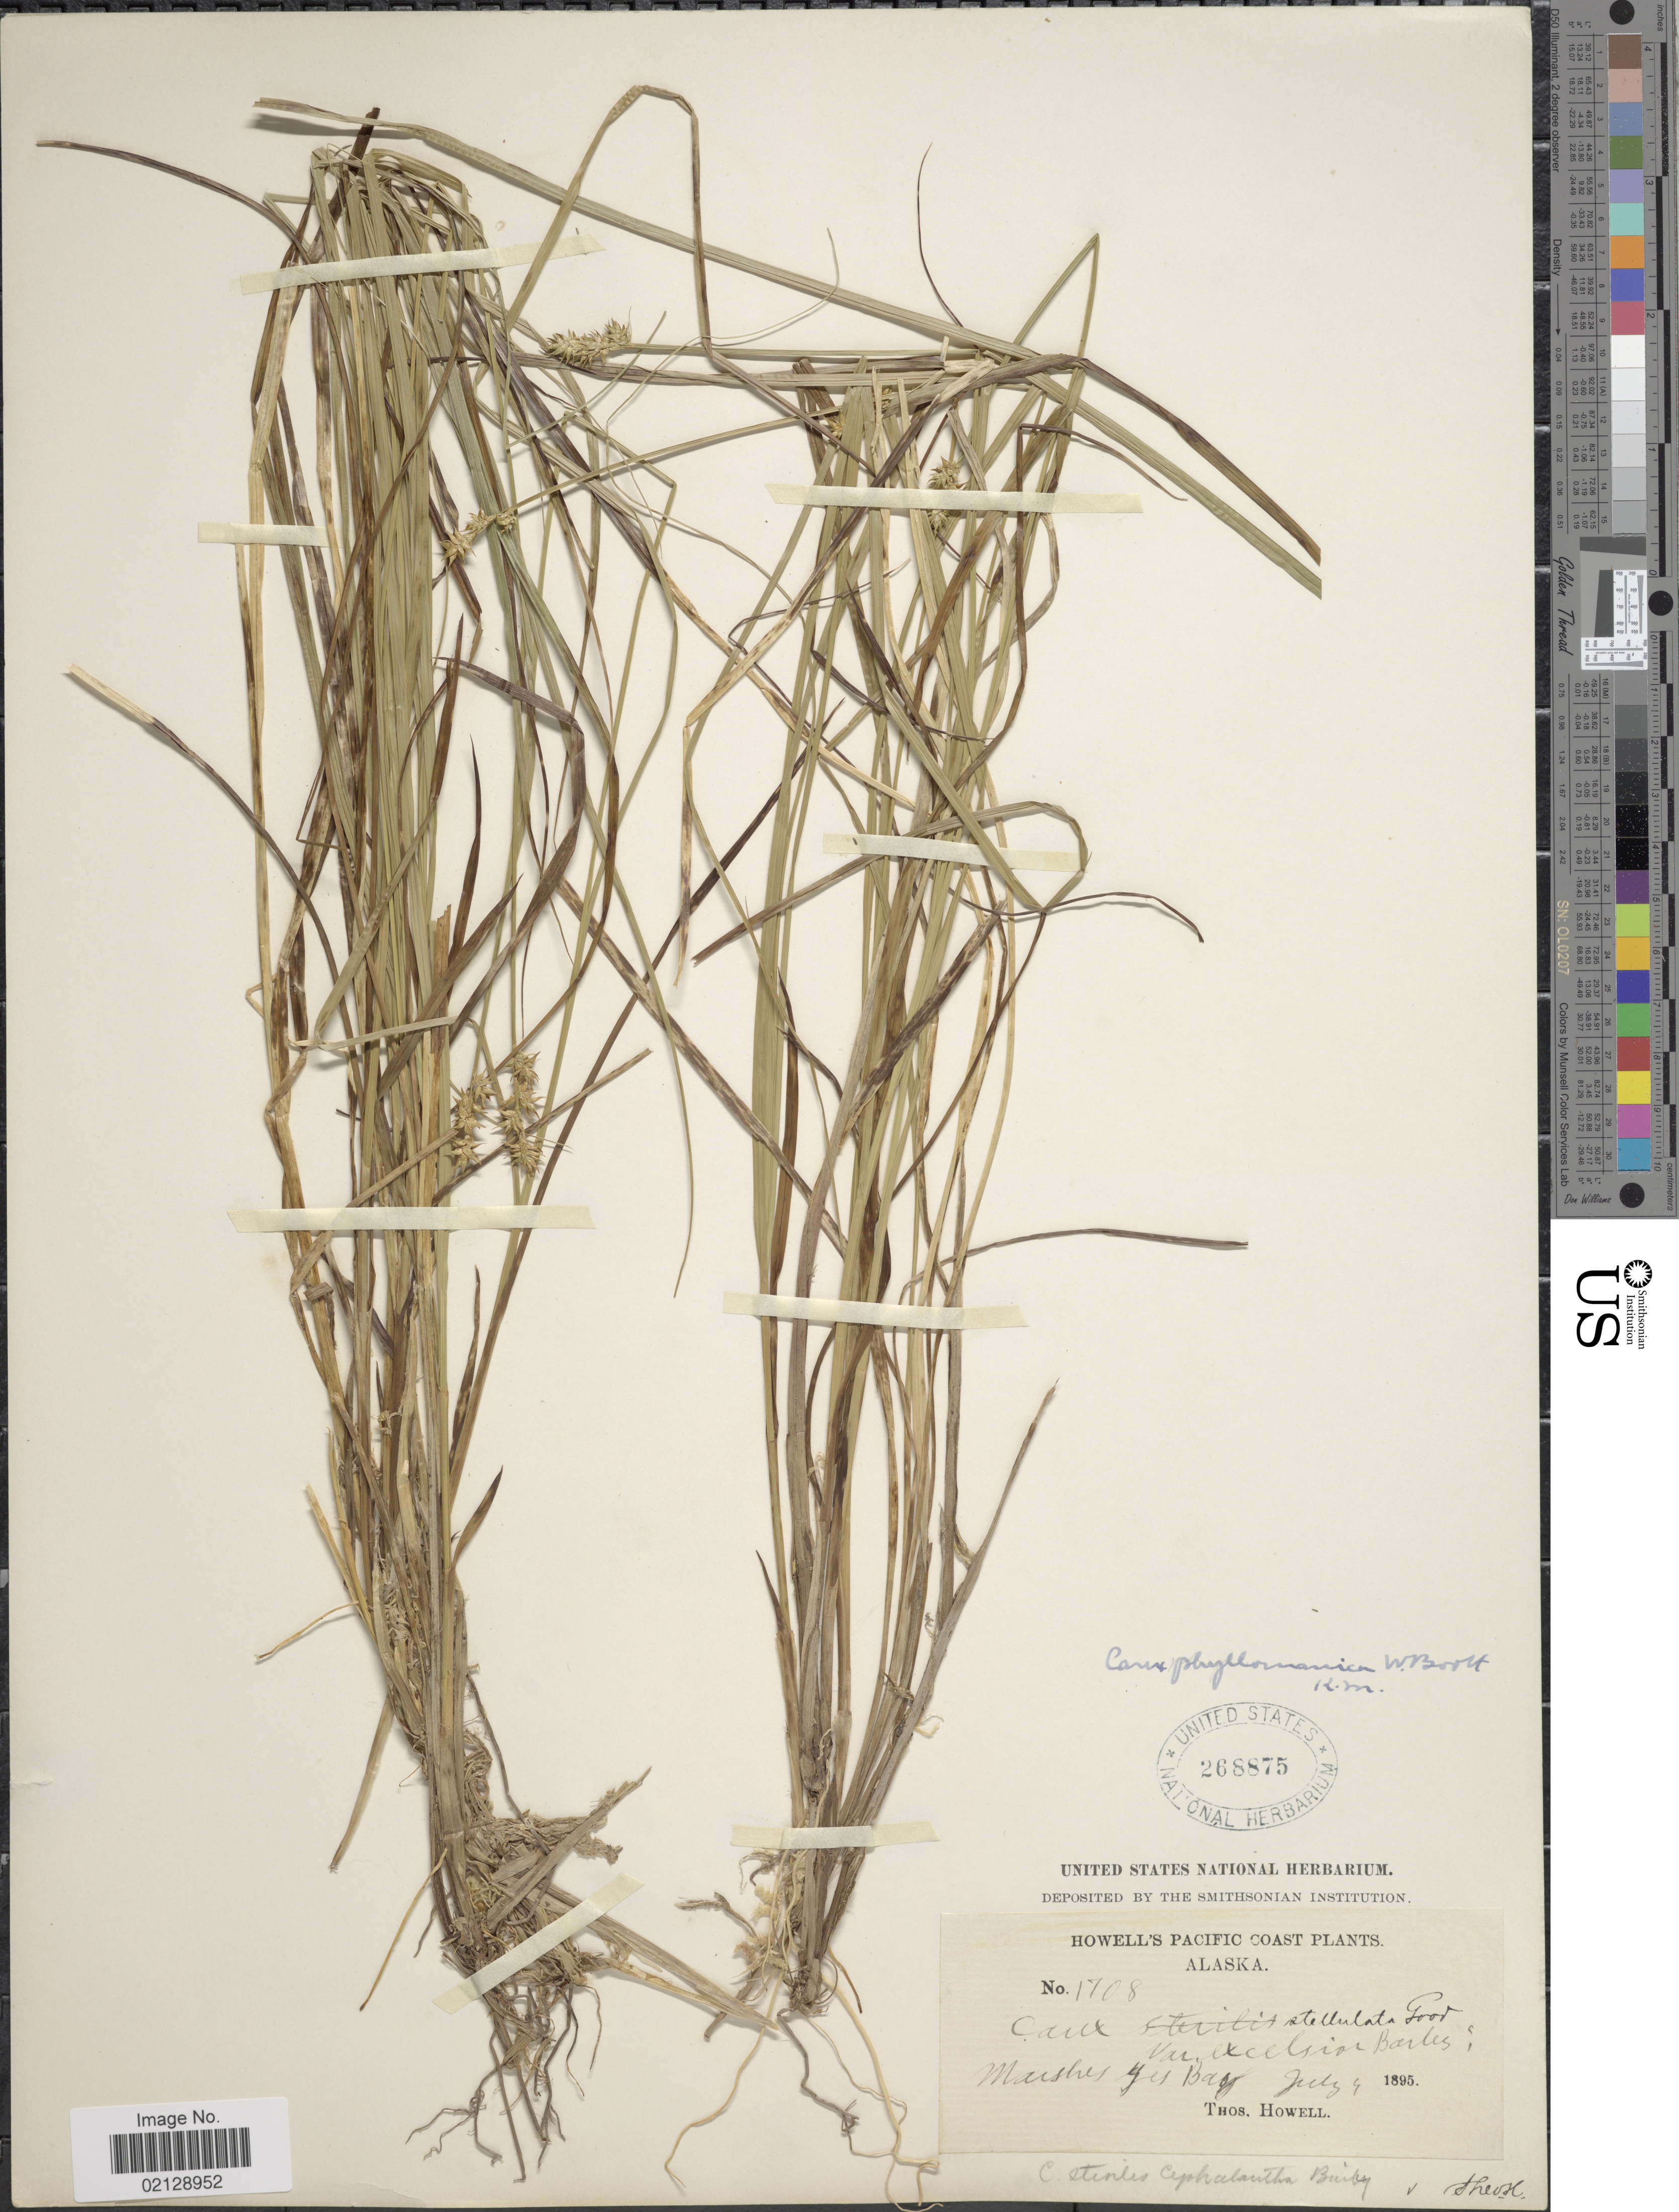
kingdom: Plantae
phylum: Tracheophyta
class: Liliopsida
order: Poales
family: Cyperaceae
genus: Carex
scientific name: Carex echinata subsp. phyllomanica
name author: (W. Boott) Reznicek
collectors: T. Howell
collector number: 1708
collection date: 1895-07-04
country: United States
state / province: Alaska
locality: Howell's Pacific Coast, Marshes Yes Bay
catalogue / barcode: US 268875